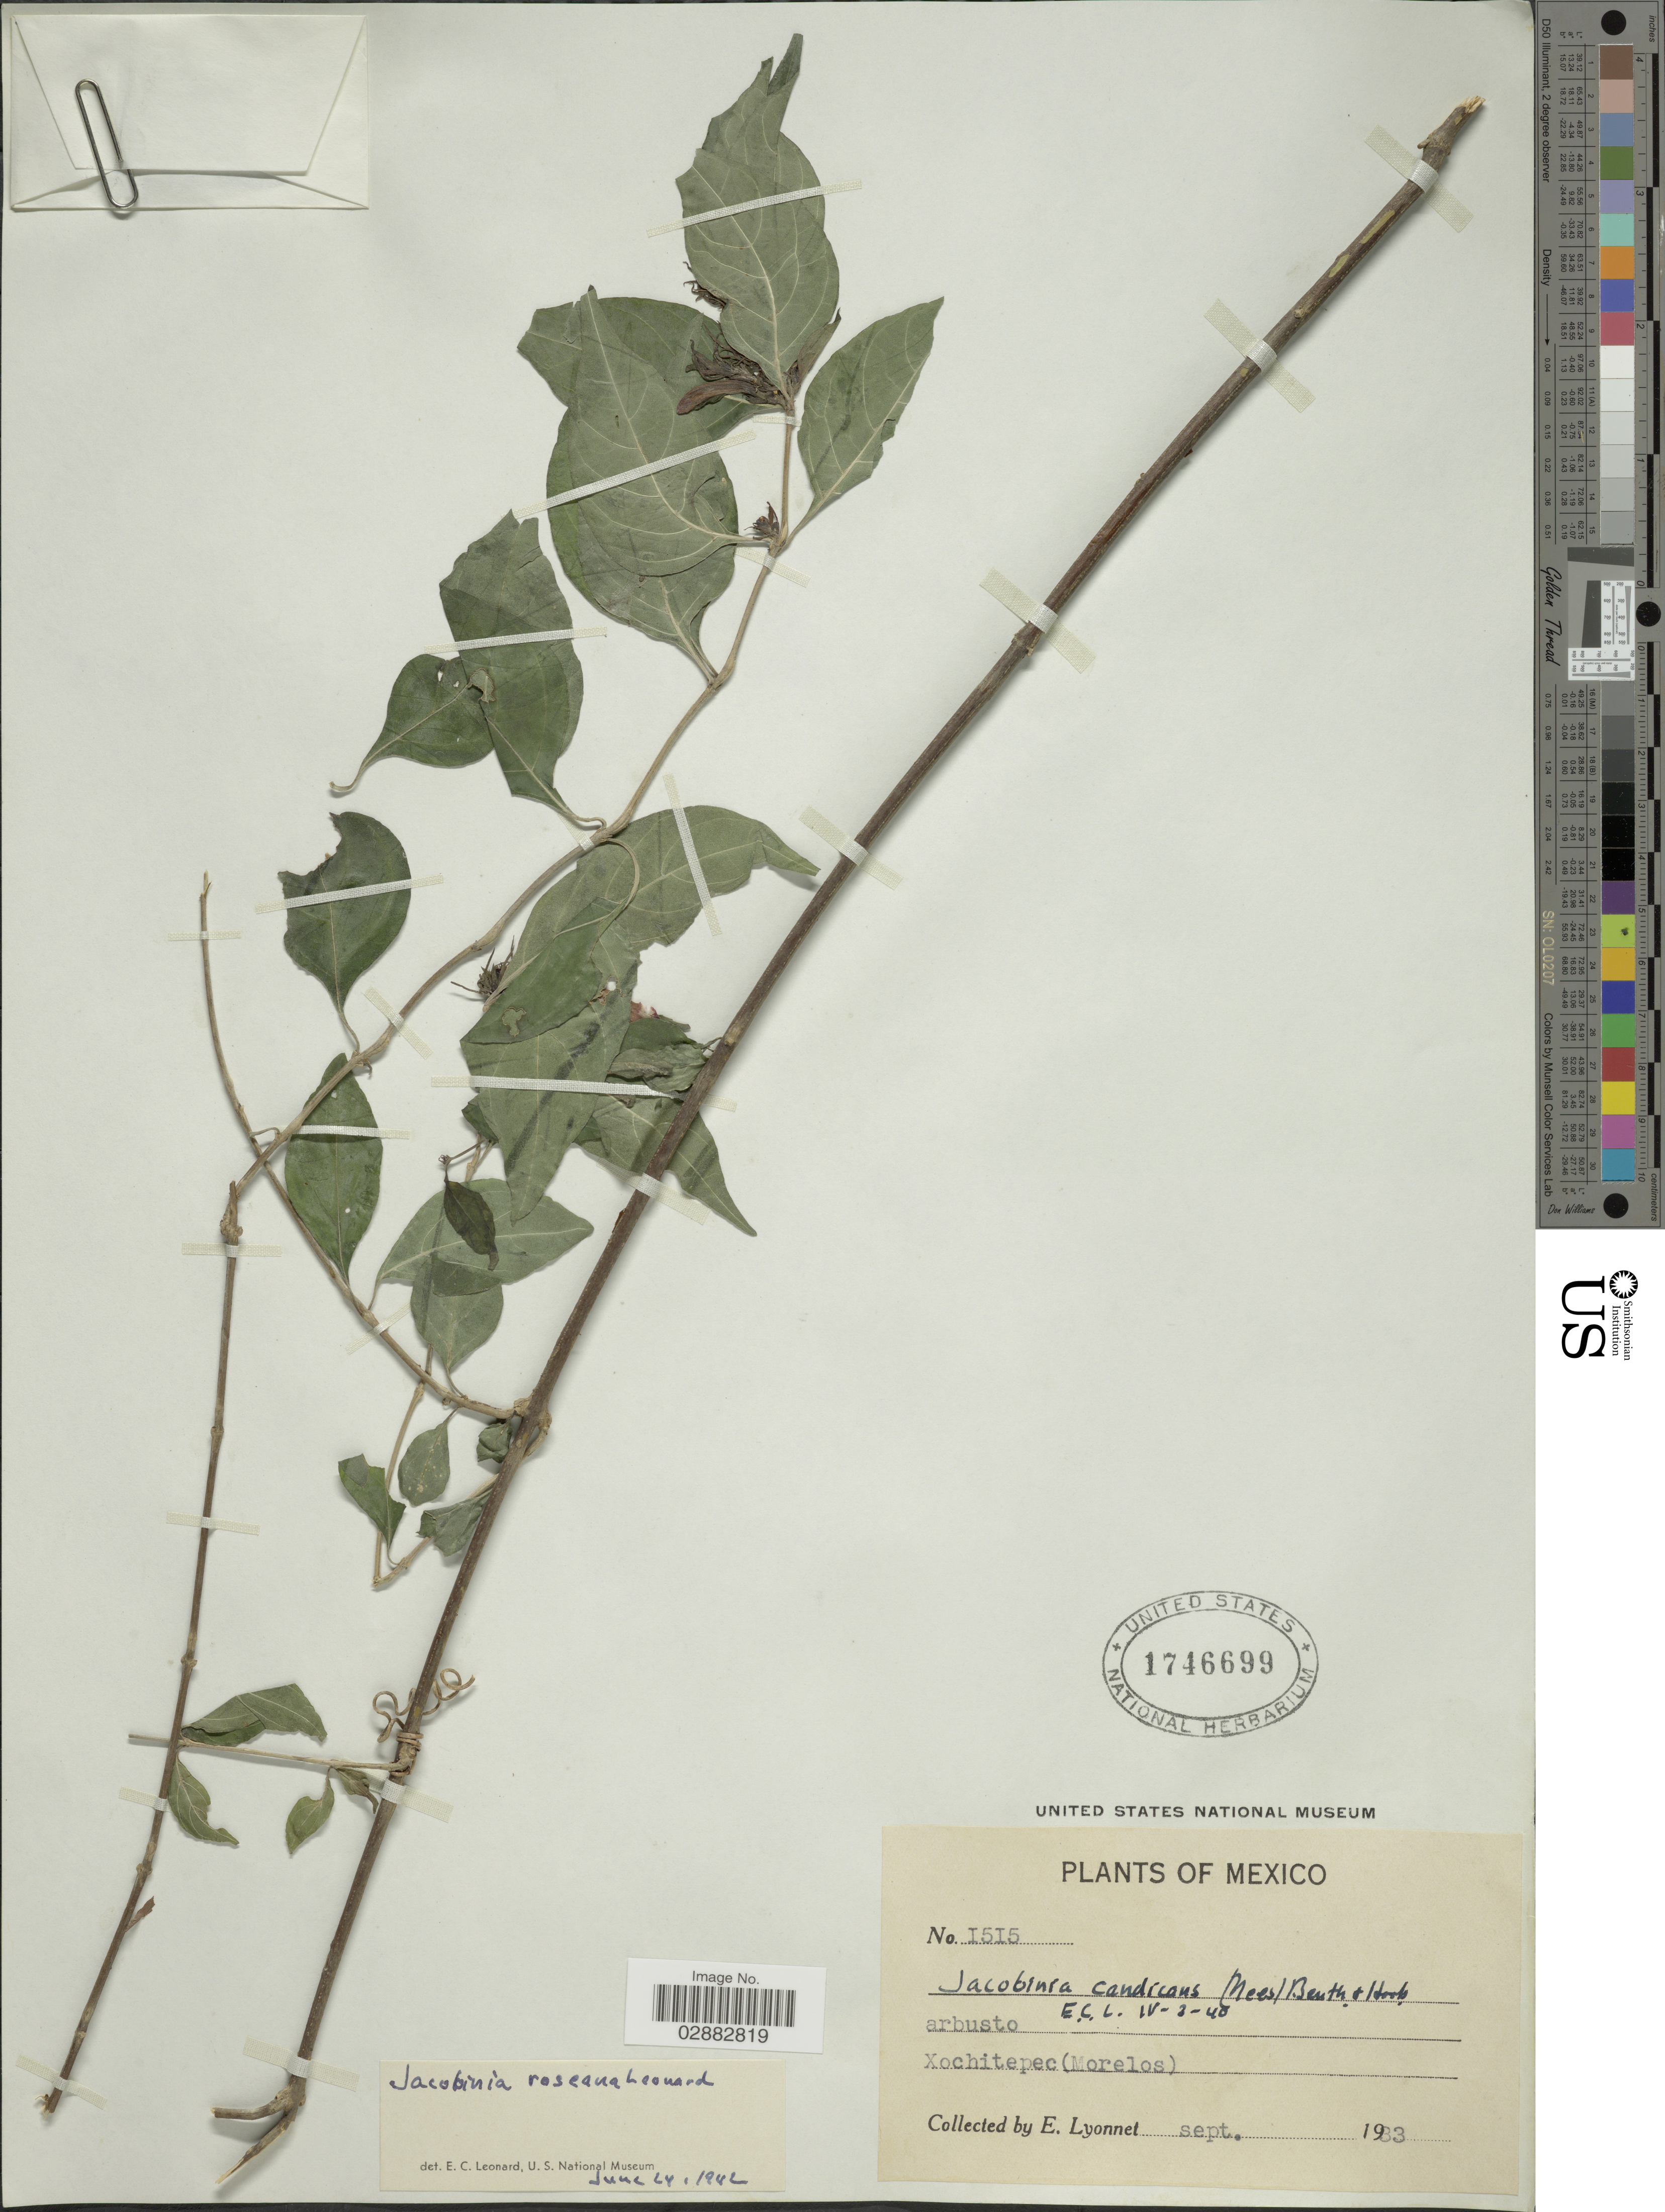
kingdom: Plantae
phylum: Tracheophyta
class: Magnoliopsida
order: Lamiales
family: Acanthaceae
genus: Jacobinia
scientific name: Jacobinia roseana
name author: Leonard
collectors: E. Lyonnet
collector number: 1515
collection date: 1933-09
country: Mexico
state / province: Morelos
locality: Xochitepec.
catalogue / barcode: US 1746699